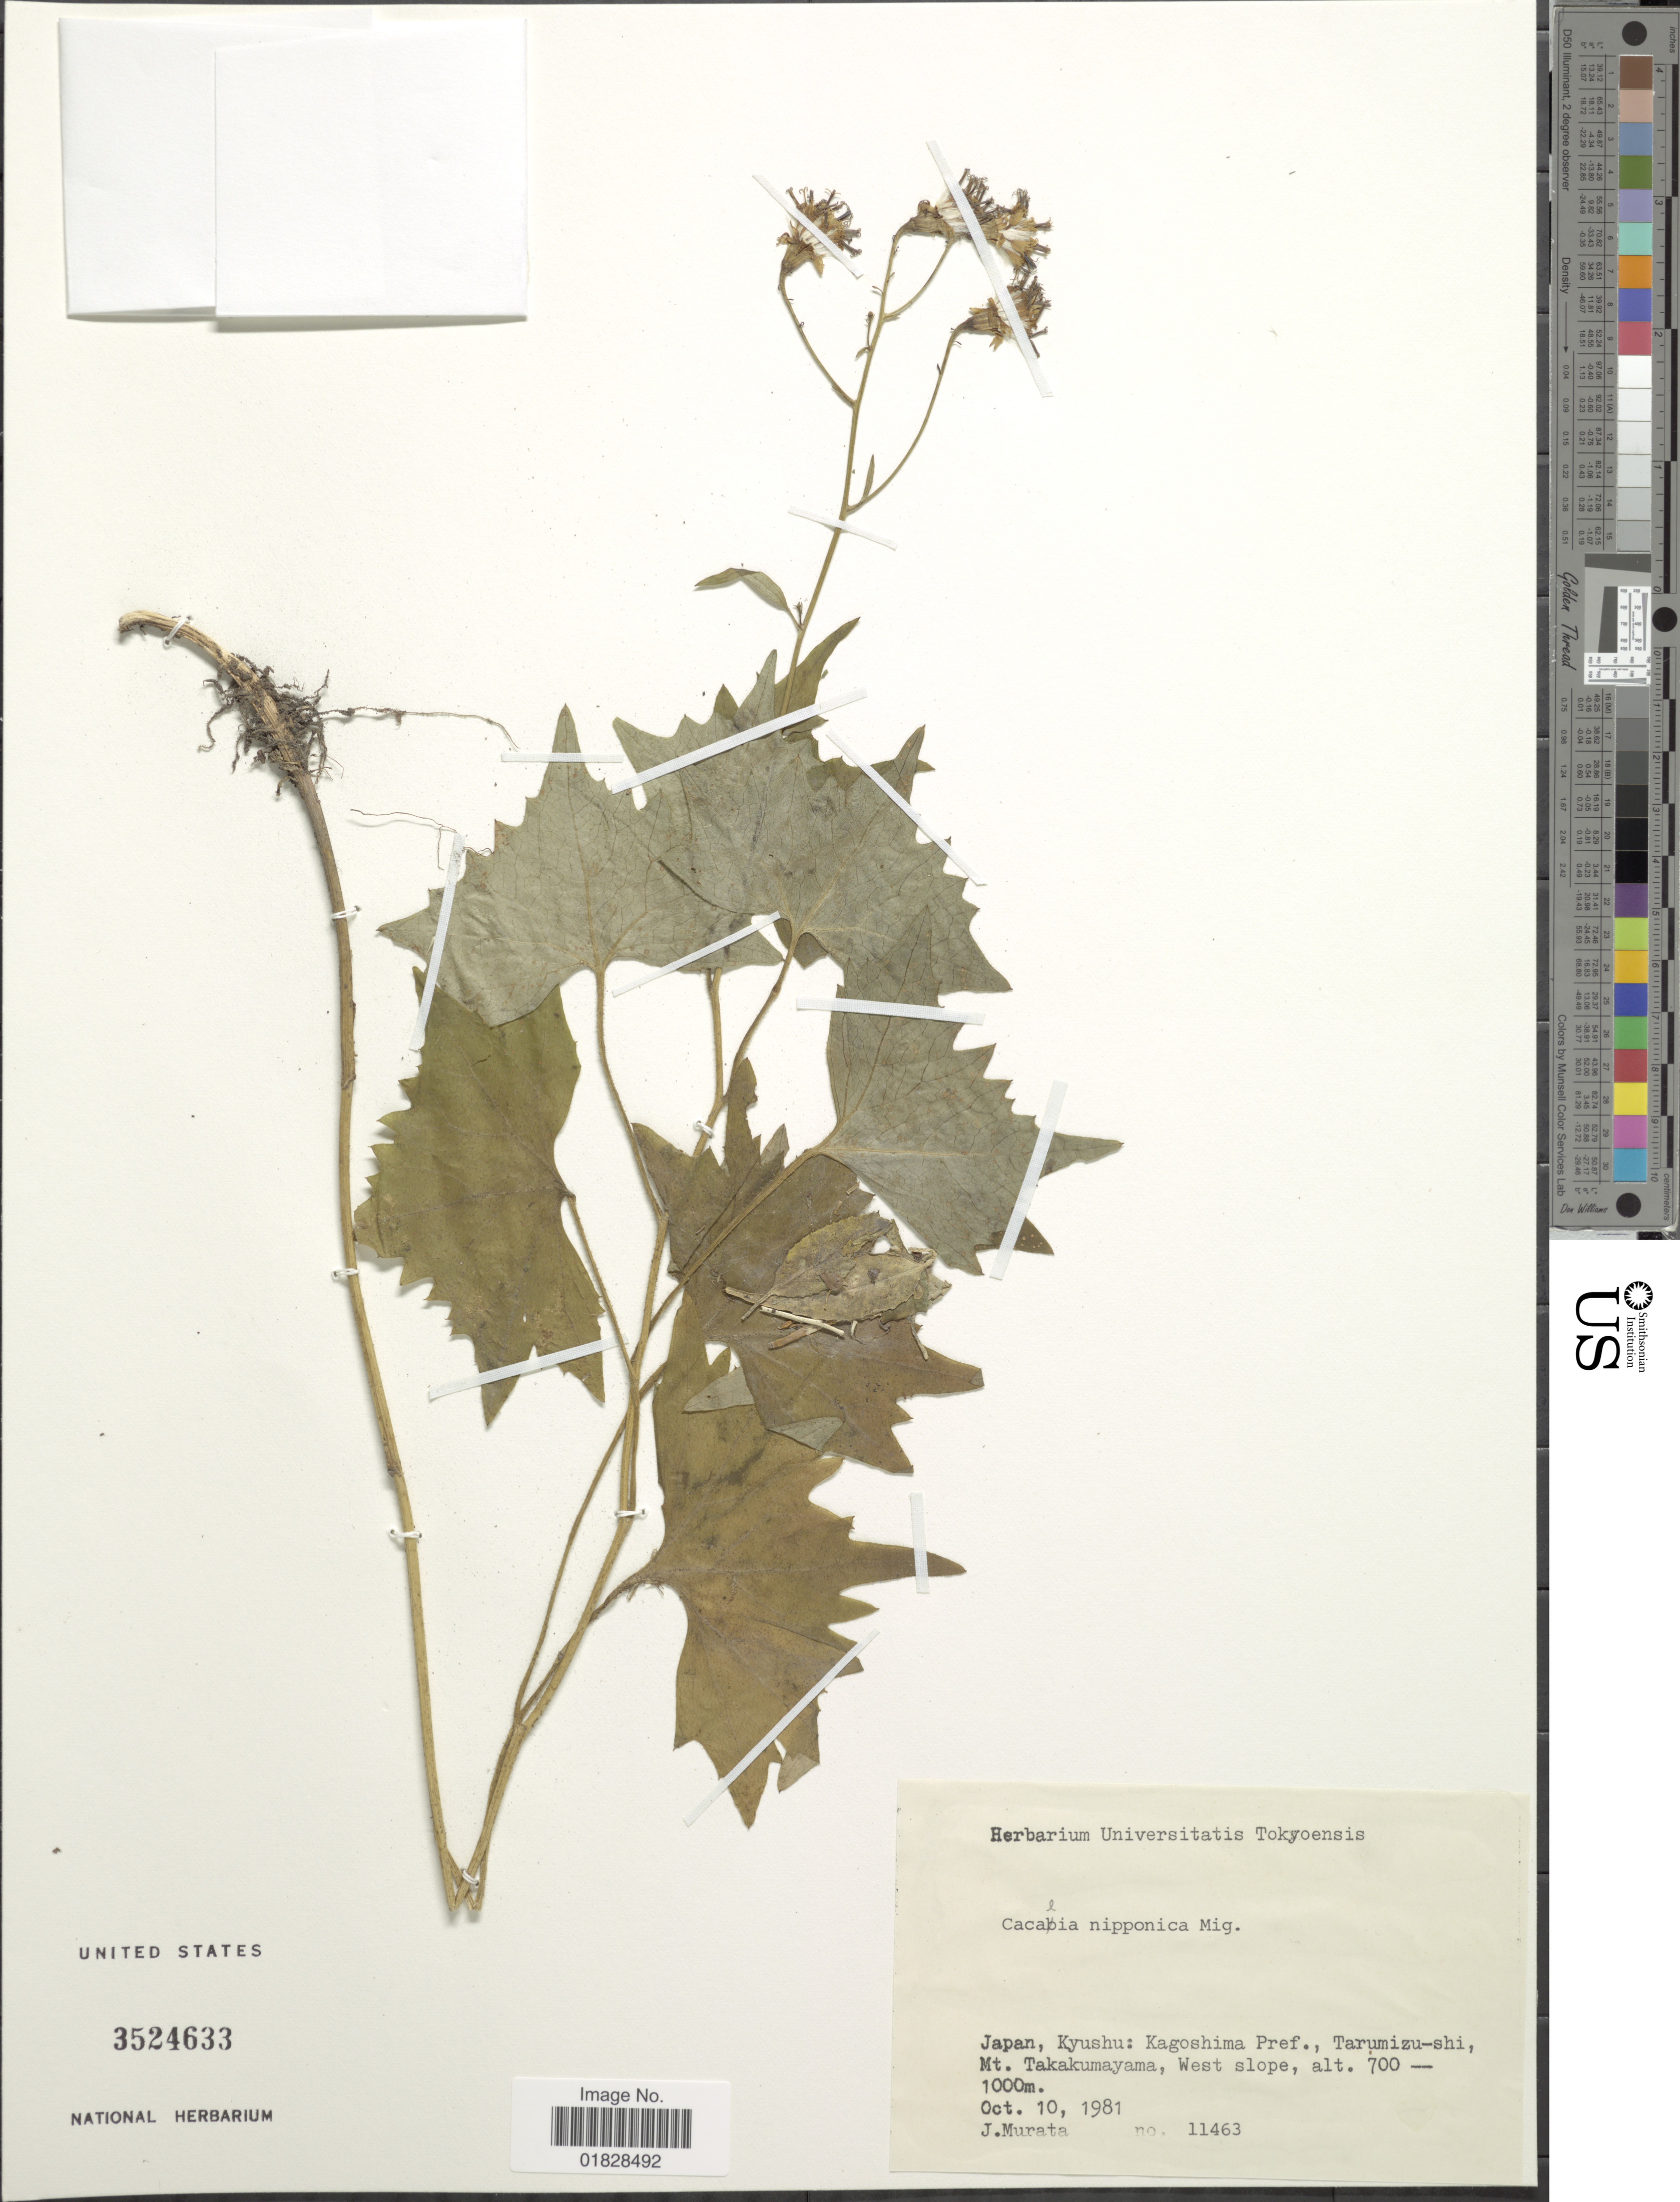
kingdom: Plantae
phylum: Tracheophyta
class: Magnoliopsida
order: Asterales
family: Asteraceae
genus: Parasenecio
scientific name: Parasenecio nipponicus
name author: (Miq.) H. Koyama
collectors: J. Murata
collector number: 11463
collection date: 1981-10-10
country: Japan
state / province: Kagosima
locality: Japan, Kyushu: Kagoshima Pref., Tarumizu-shi, Mt. Takakumayama, West slope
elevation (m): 700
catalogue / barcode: US 3524633